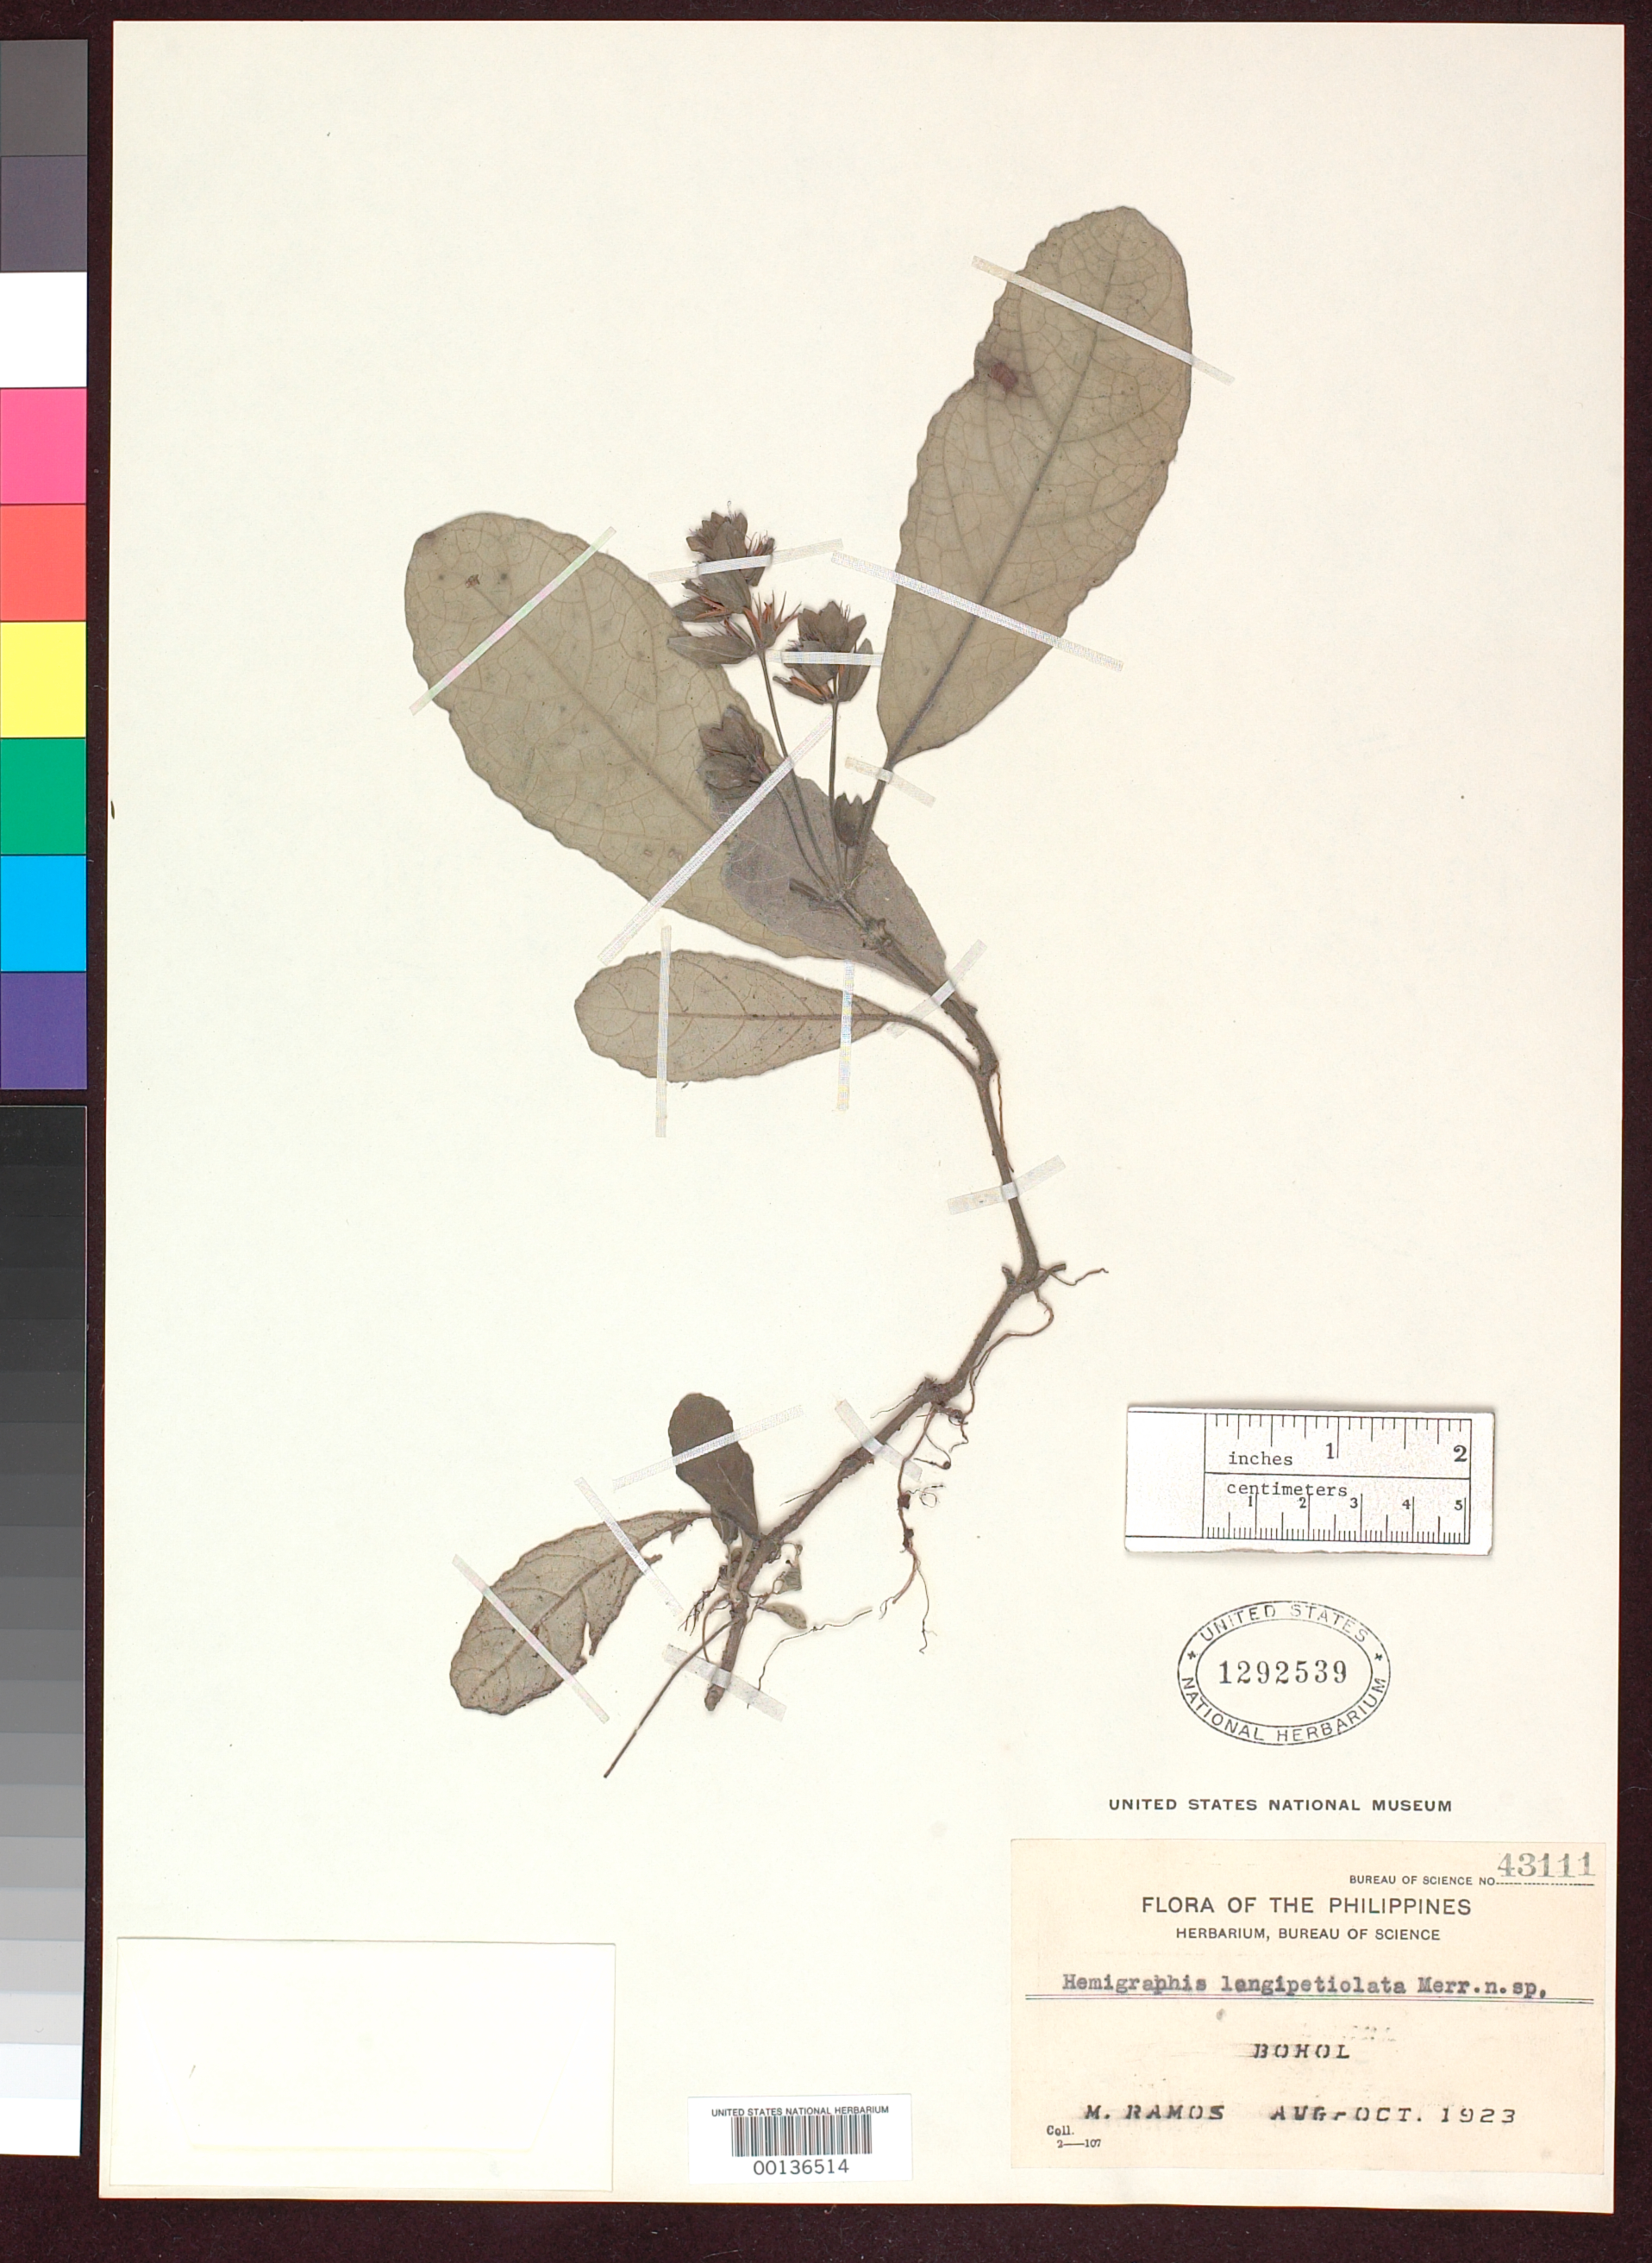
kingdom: Plantae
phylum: Tracheophyta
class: Magnoliopsida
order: Lamiales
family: Acanthaceae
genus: Hemigraphis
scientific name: Hemigraphis longipetiolata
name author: Merr.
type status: Type Collection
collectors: M. Ramos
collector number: Bur. Sci. 43111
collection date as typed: Aug 1923 to -- Oct 1923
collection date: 1923-08/1923-10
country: Philippines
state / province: Central Visayas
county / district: Bohol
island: Bohol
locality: Kalingohan.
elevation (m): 300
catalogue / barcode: US 1292539